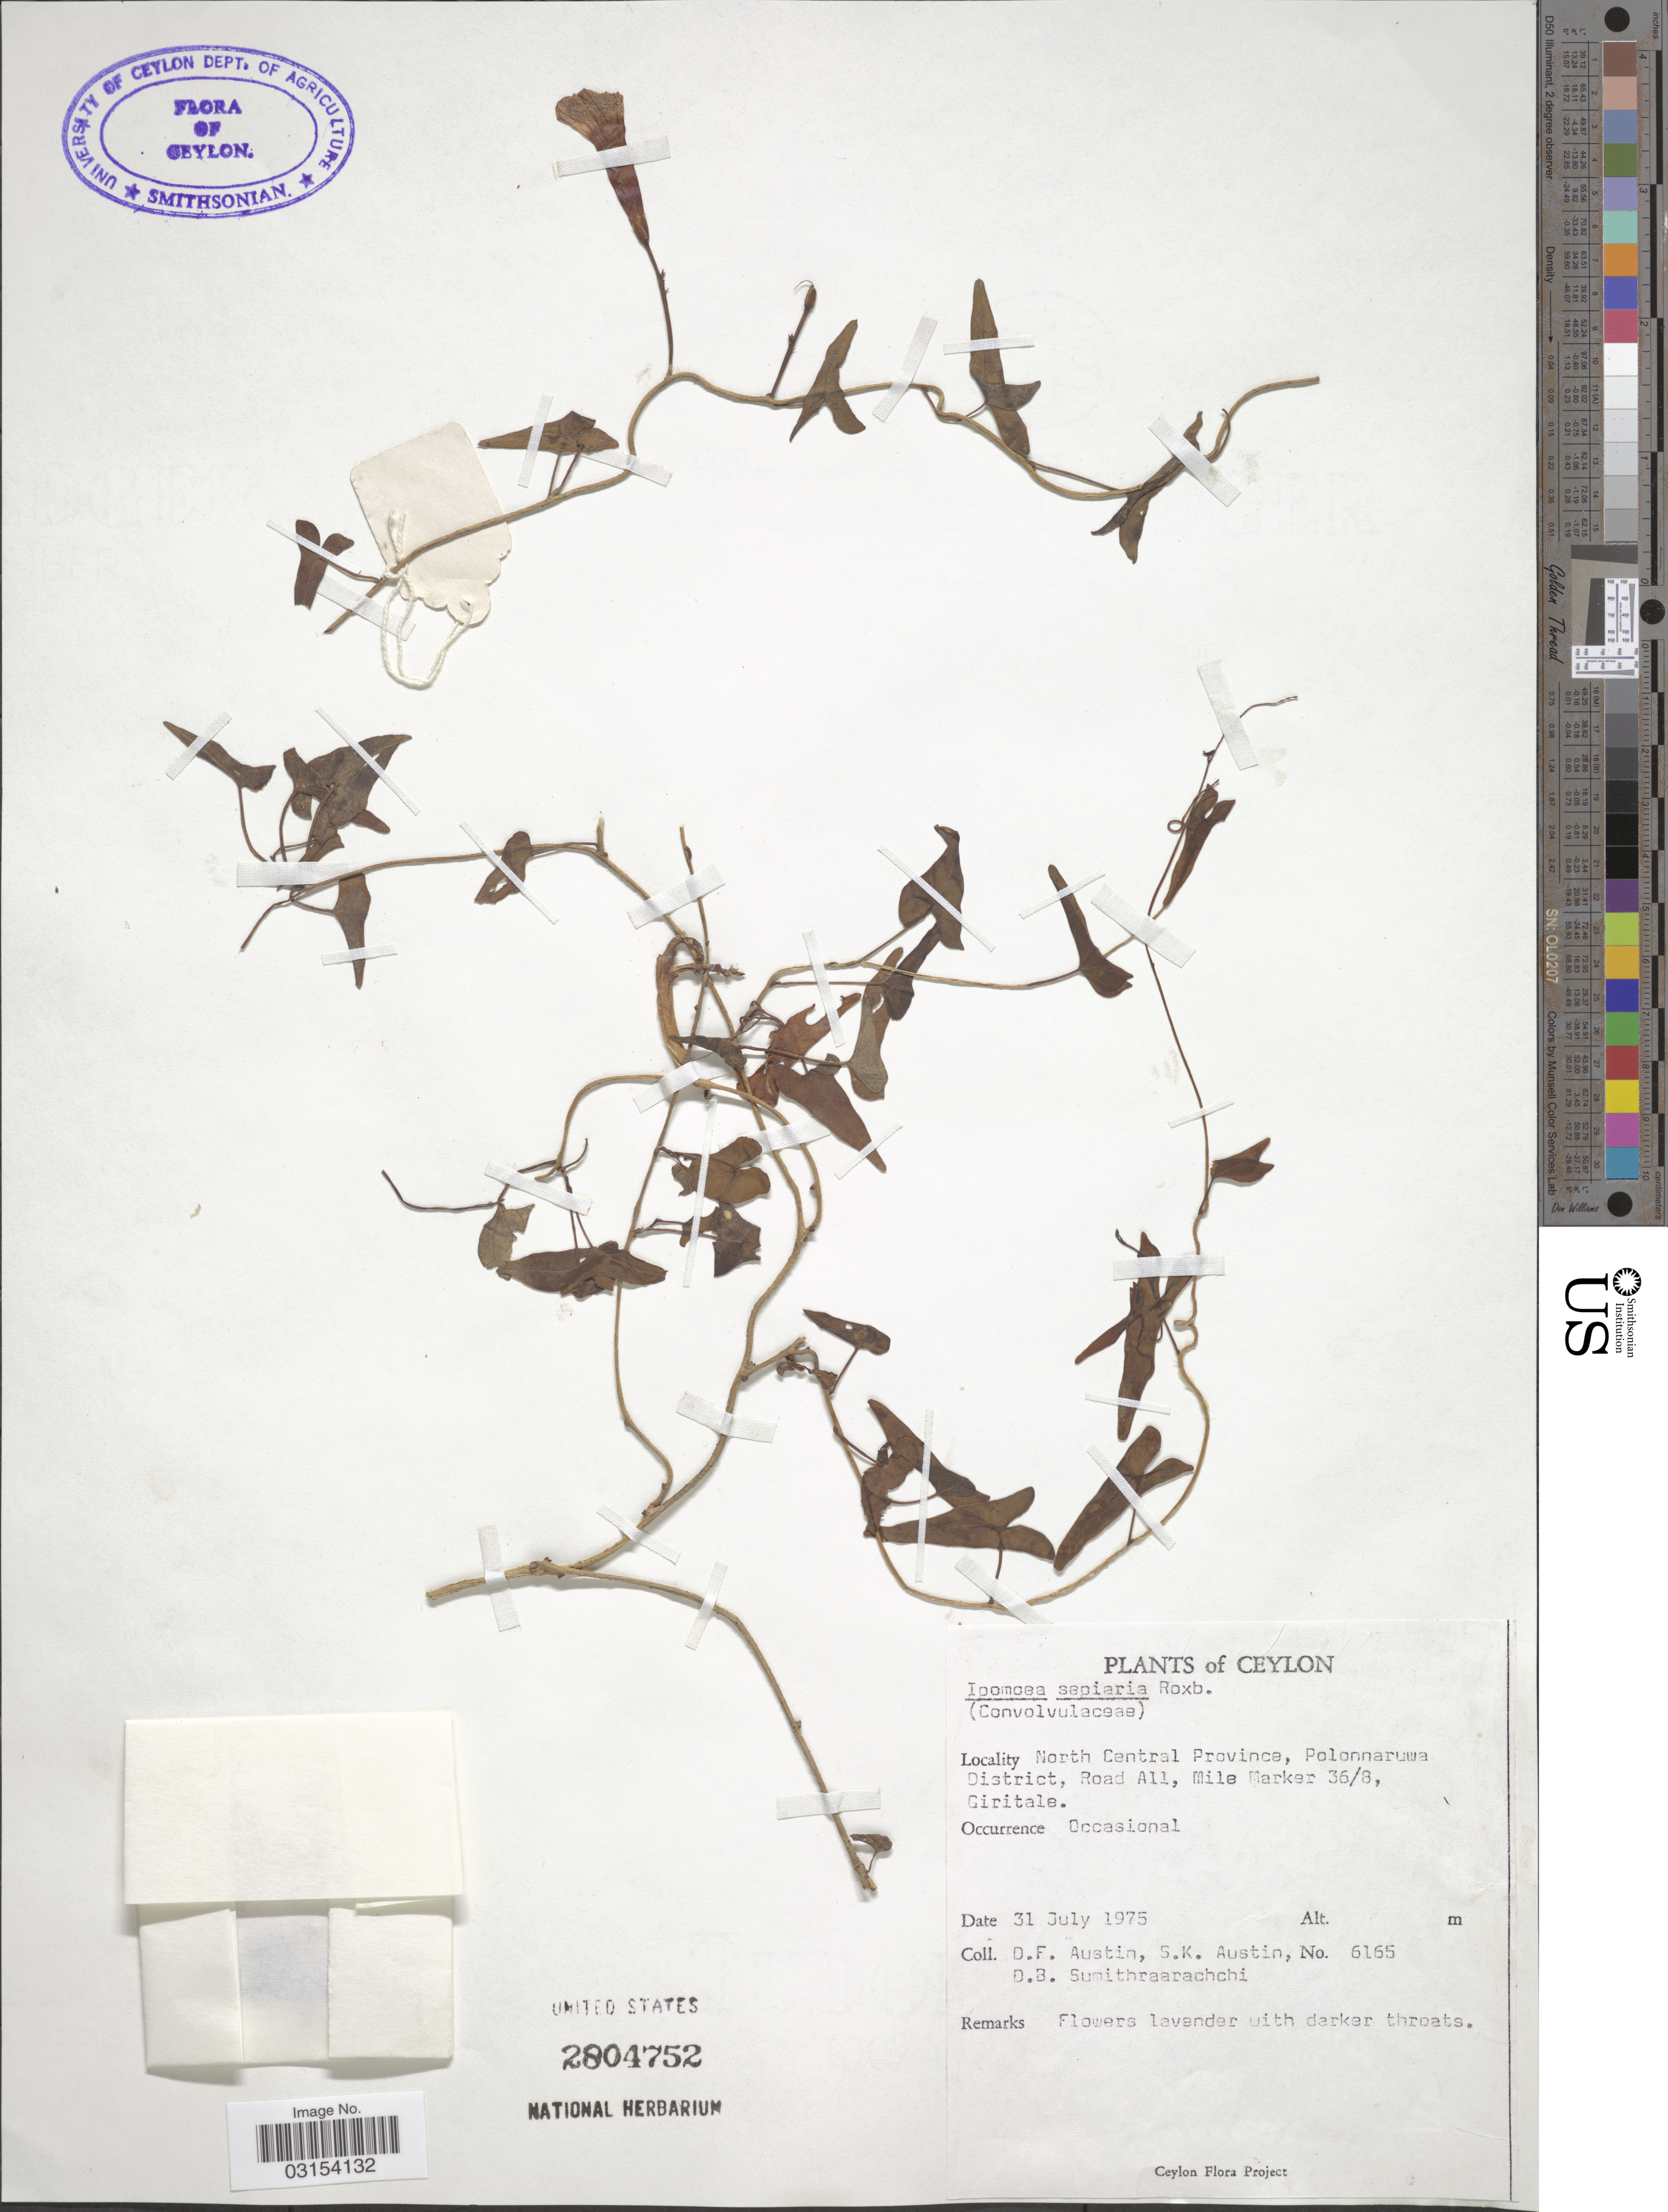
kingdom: Plantae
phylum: Tracheophyta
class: Magnoliopsida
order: Solanales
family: Convolvulaceae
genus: Ipomoea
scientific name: Ipomoea sepiaria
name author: Koenig ex Roxb.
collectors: D. Austin, S. Austin & D. B. Sumithraarachchi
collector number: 6165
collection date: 1975-07-31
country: Sri Lanka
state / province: North Central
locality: Ceylon, North Central Province, Polonnaruwa District, Road All, Mile Marker 36/8, Giritale.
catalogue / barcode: US 2804752